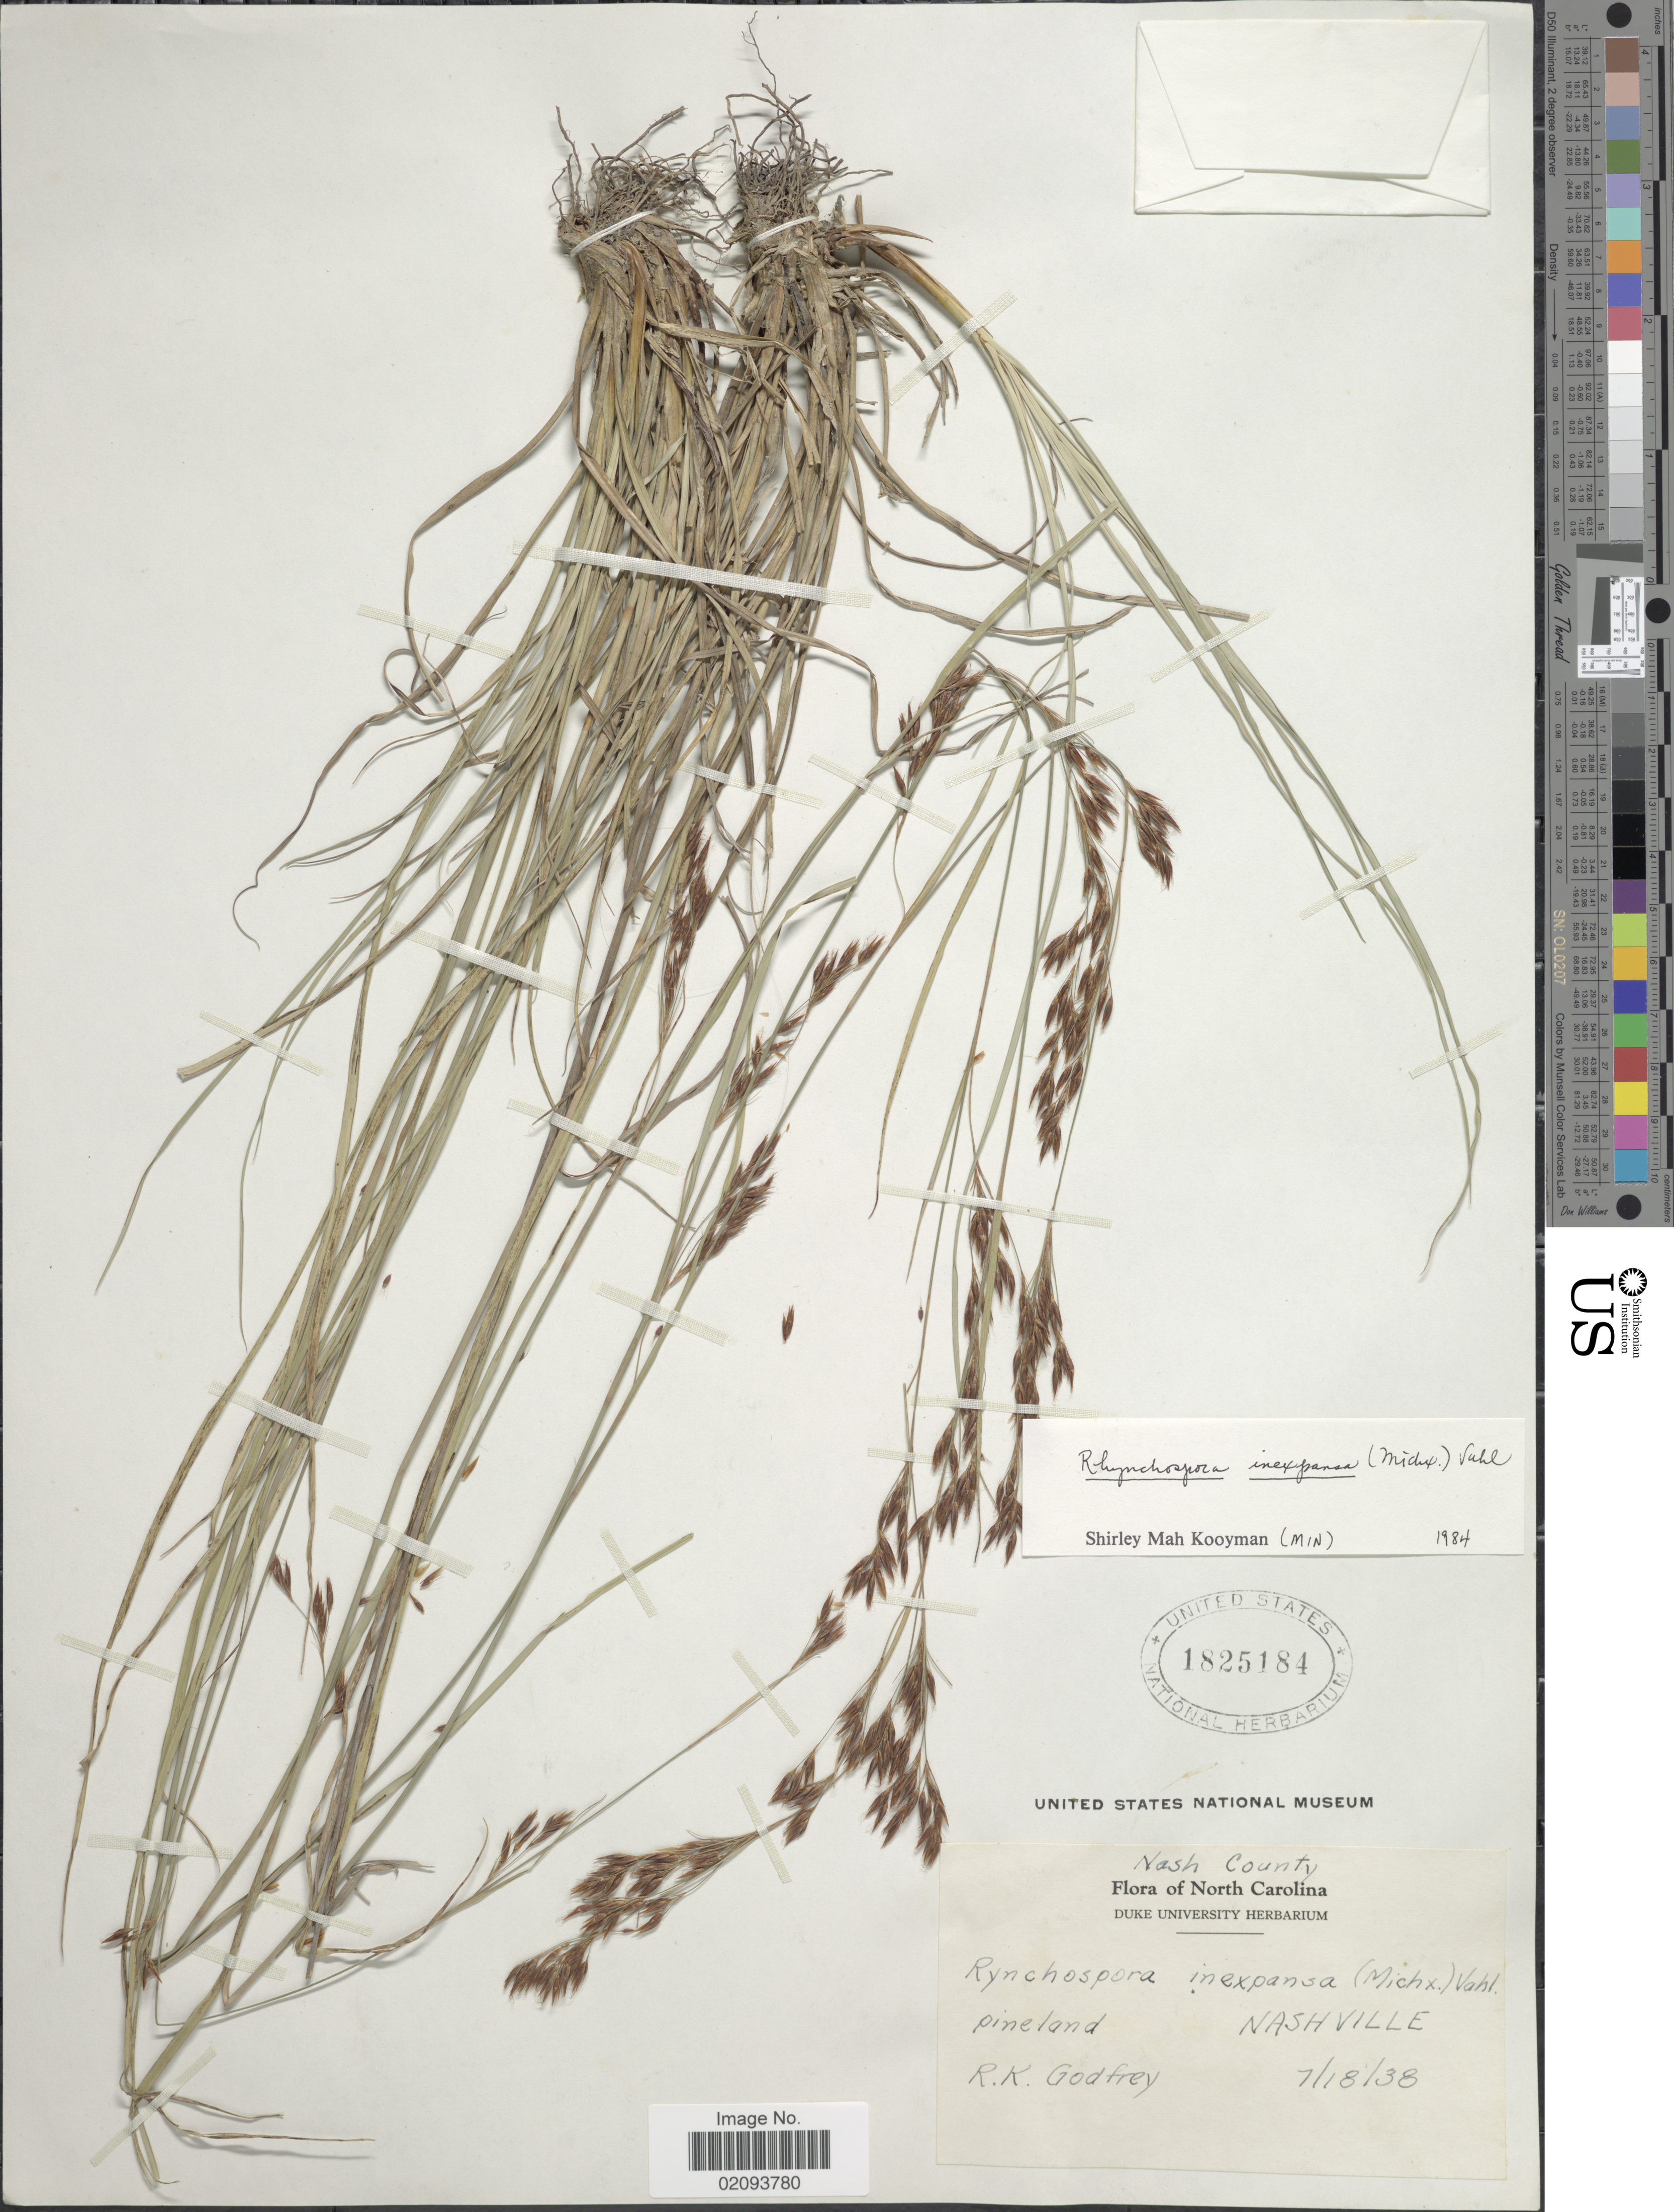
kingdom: Plantae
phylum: Tracheophyta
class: Liliopsida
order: Poales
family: Cyperaceae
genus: Rhynchospora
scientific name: Rhynchospora inexpansa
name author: (Michx.) Vahl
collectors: R. K. Godfrey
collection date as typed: Transcribed d/m/y: 18/7/38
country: United States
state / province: North Carolina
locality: Nash County. Pineland, Nashville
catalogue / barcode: US 1825184